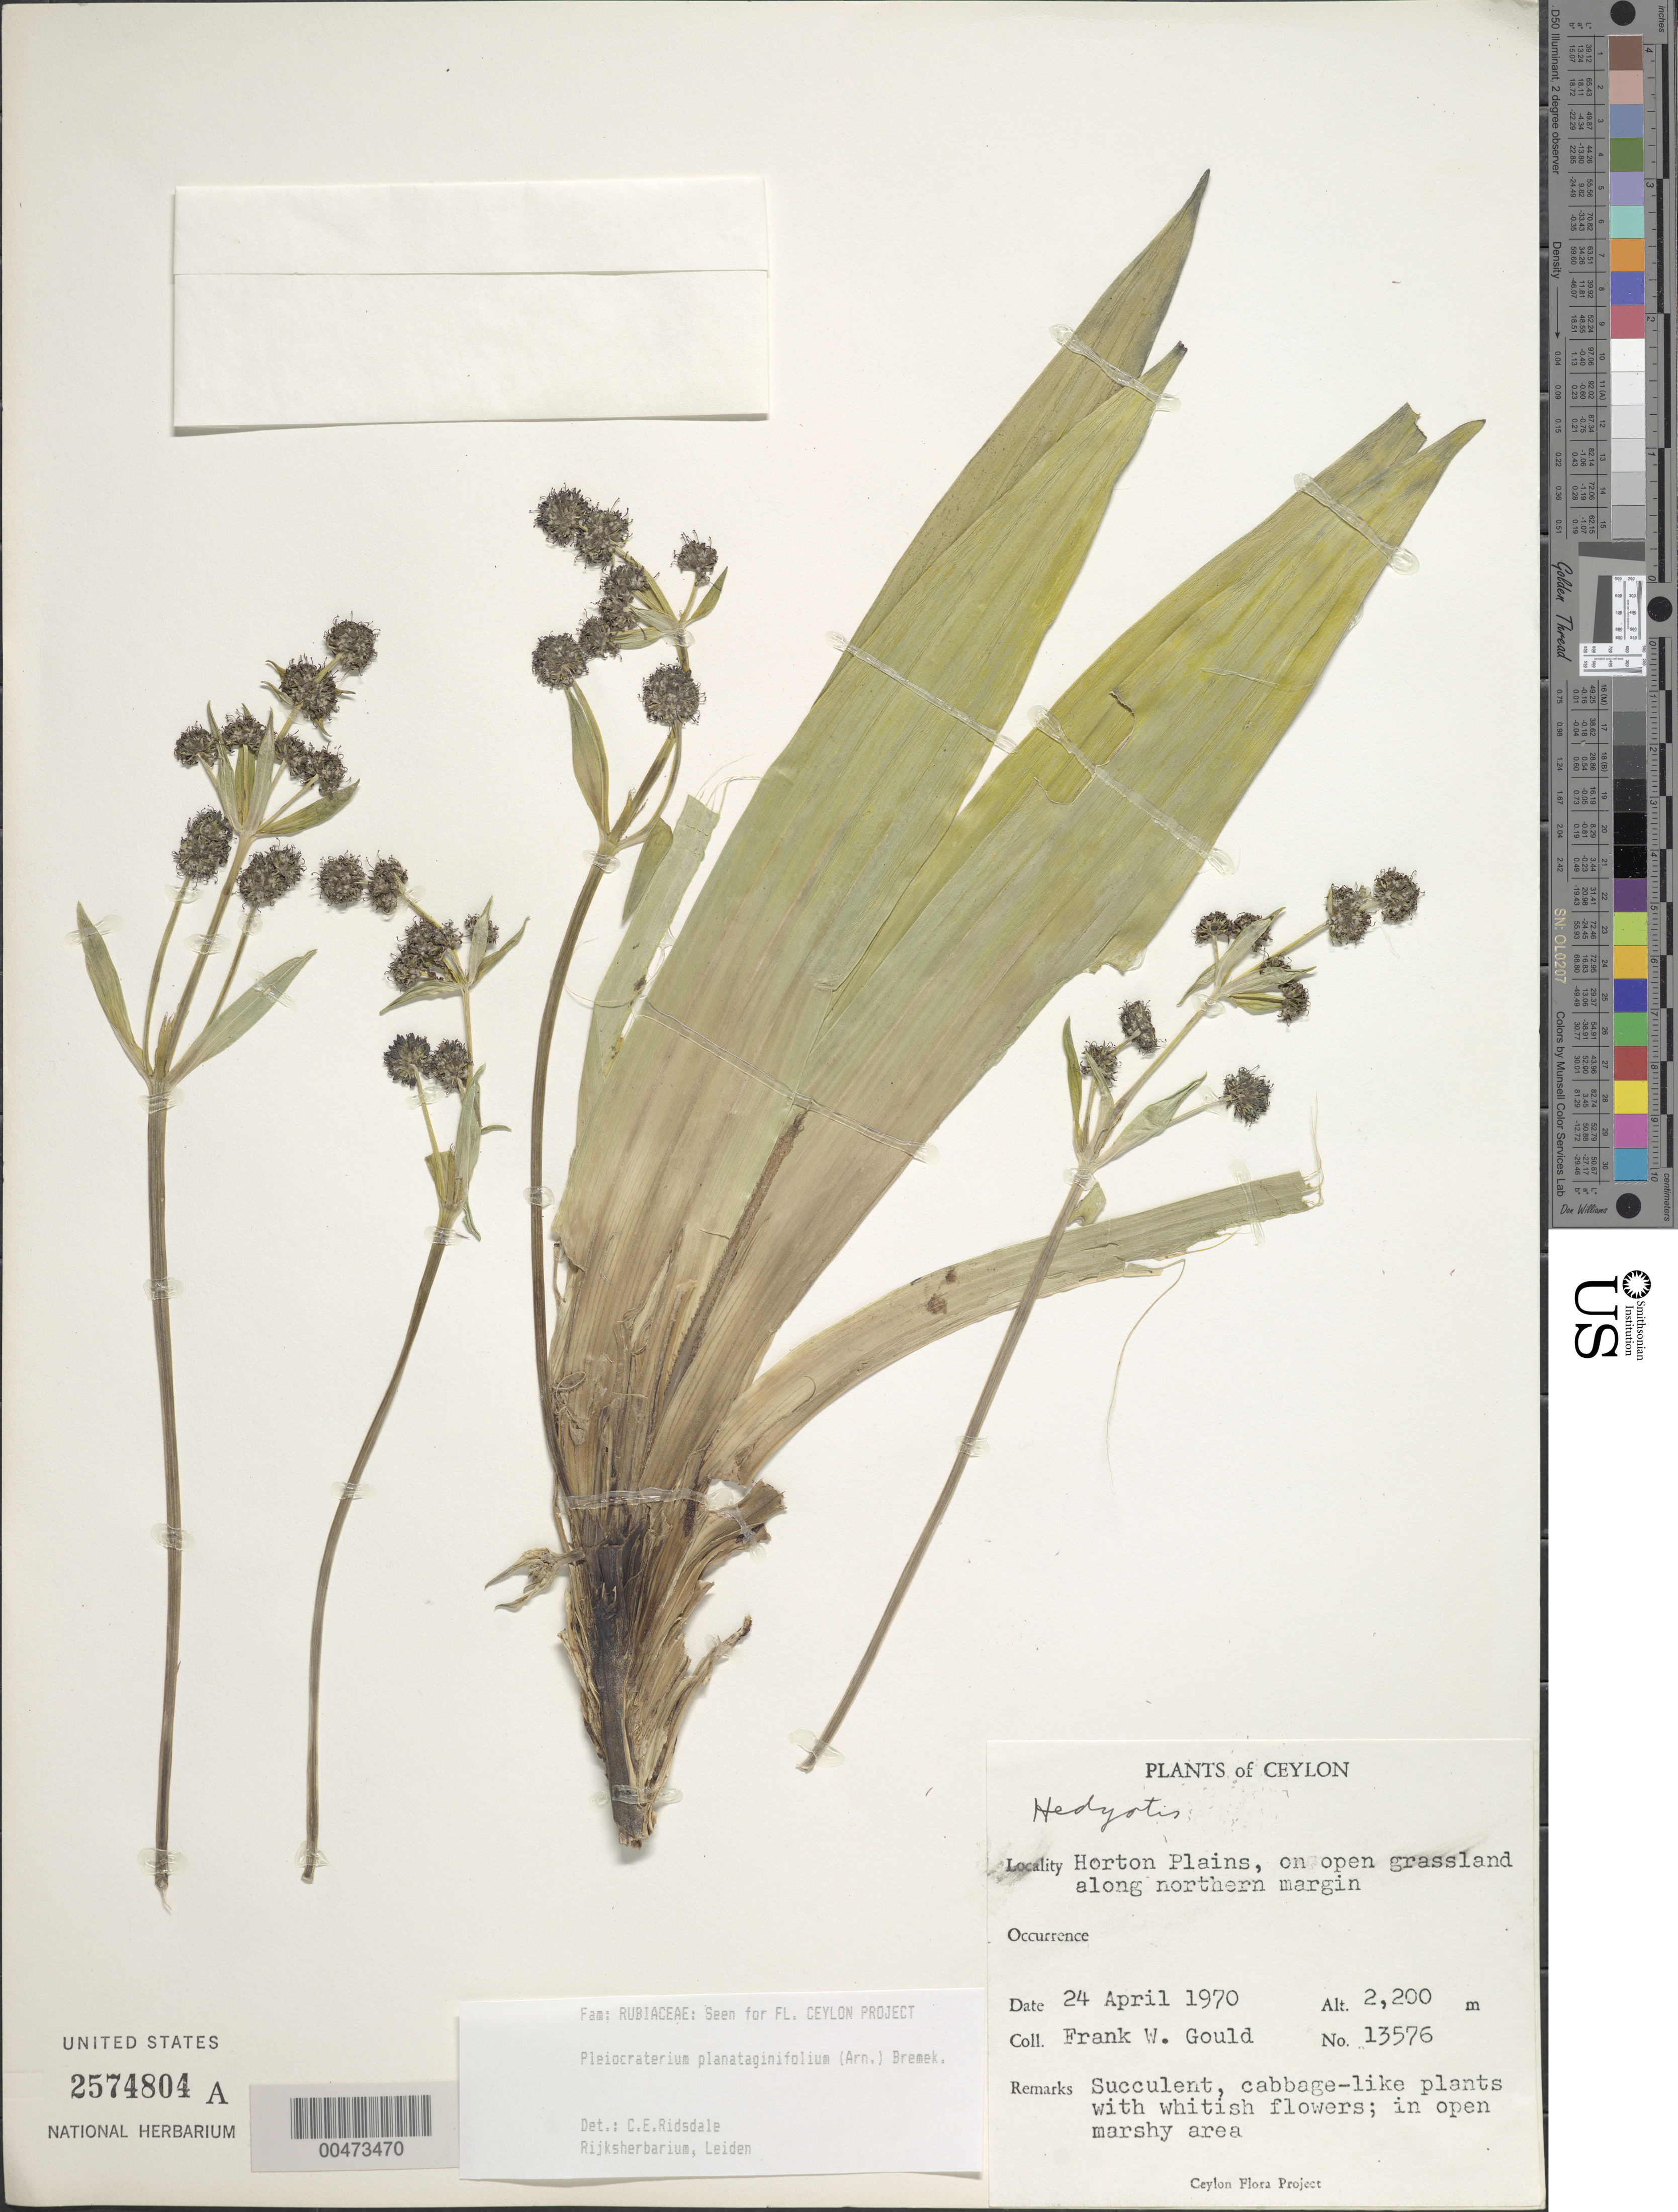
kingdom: Plantae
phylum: Tracheophyta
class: Magnoliopsida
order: Gentianales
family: Rubiaceae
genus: Pleiocraterium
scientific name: Pleiocraterium planataginifolium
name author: (Arn.) Bremek.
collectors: F. W. Gould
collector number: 13576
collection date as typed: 24 Apr 1970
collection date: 1970-04-24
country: Sri Lanka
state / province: Central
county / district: Nuwara Eliya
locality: Horton Plains along N margin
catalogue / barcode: US 2574804A